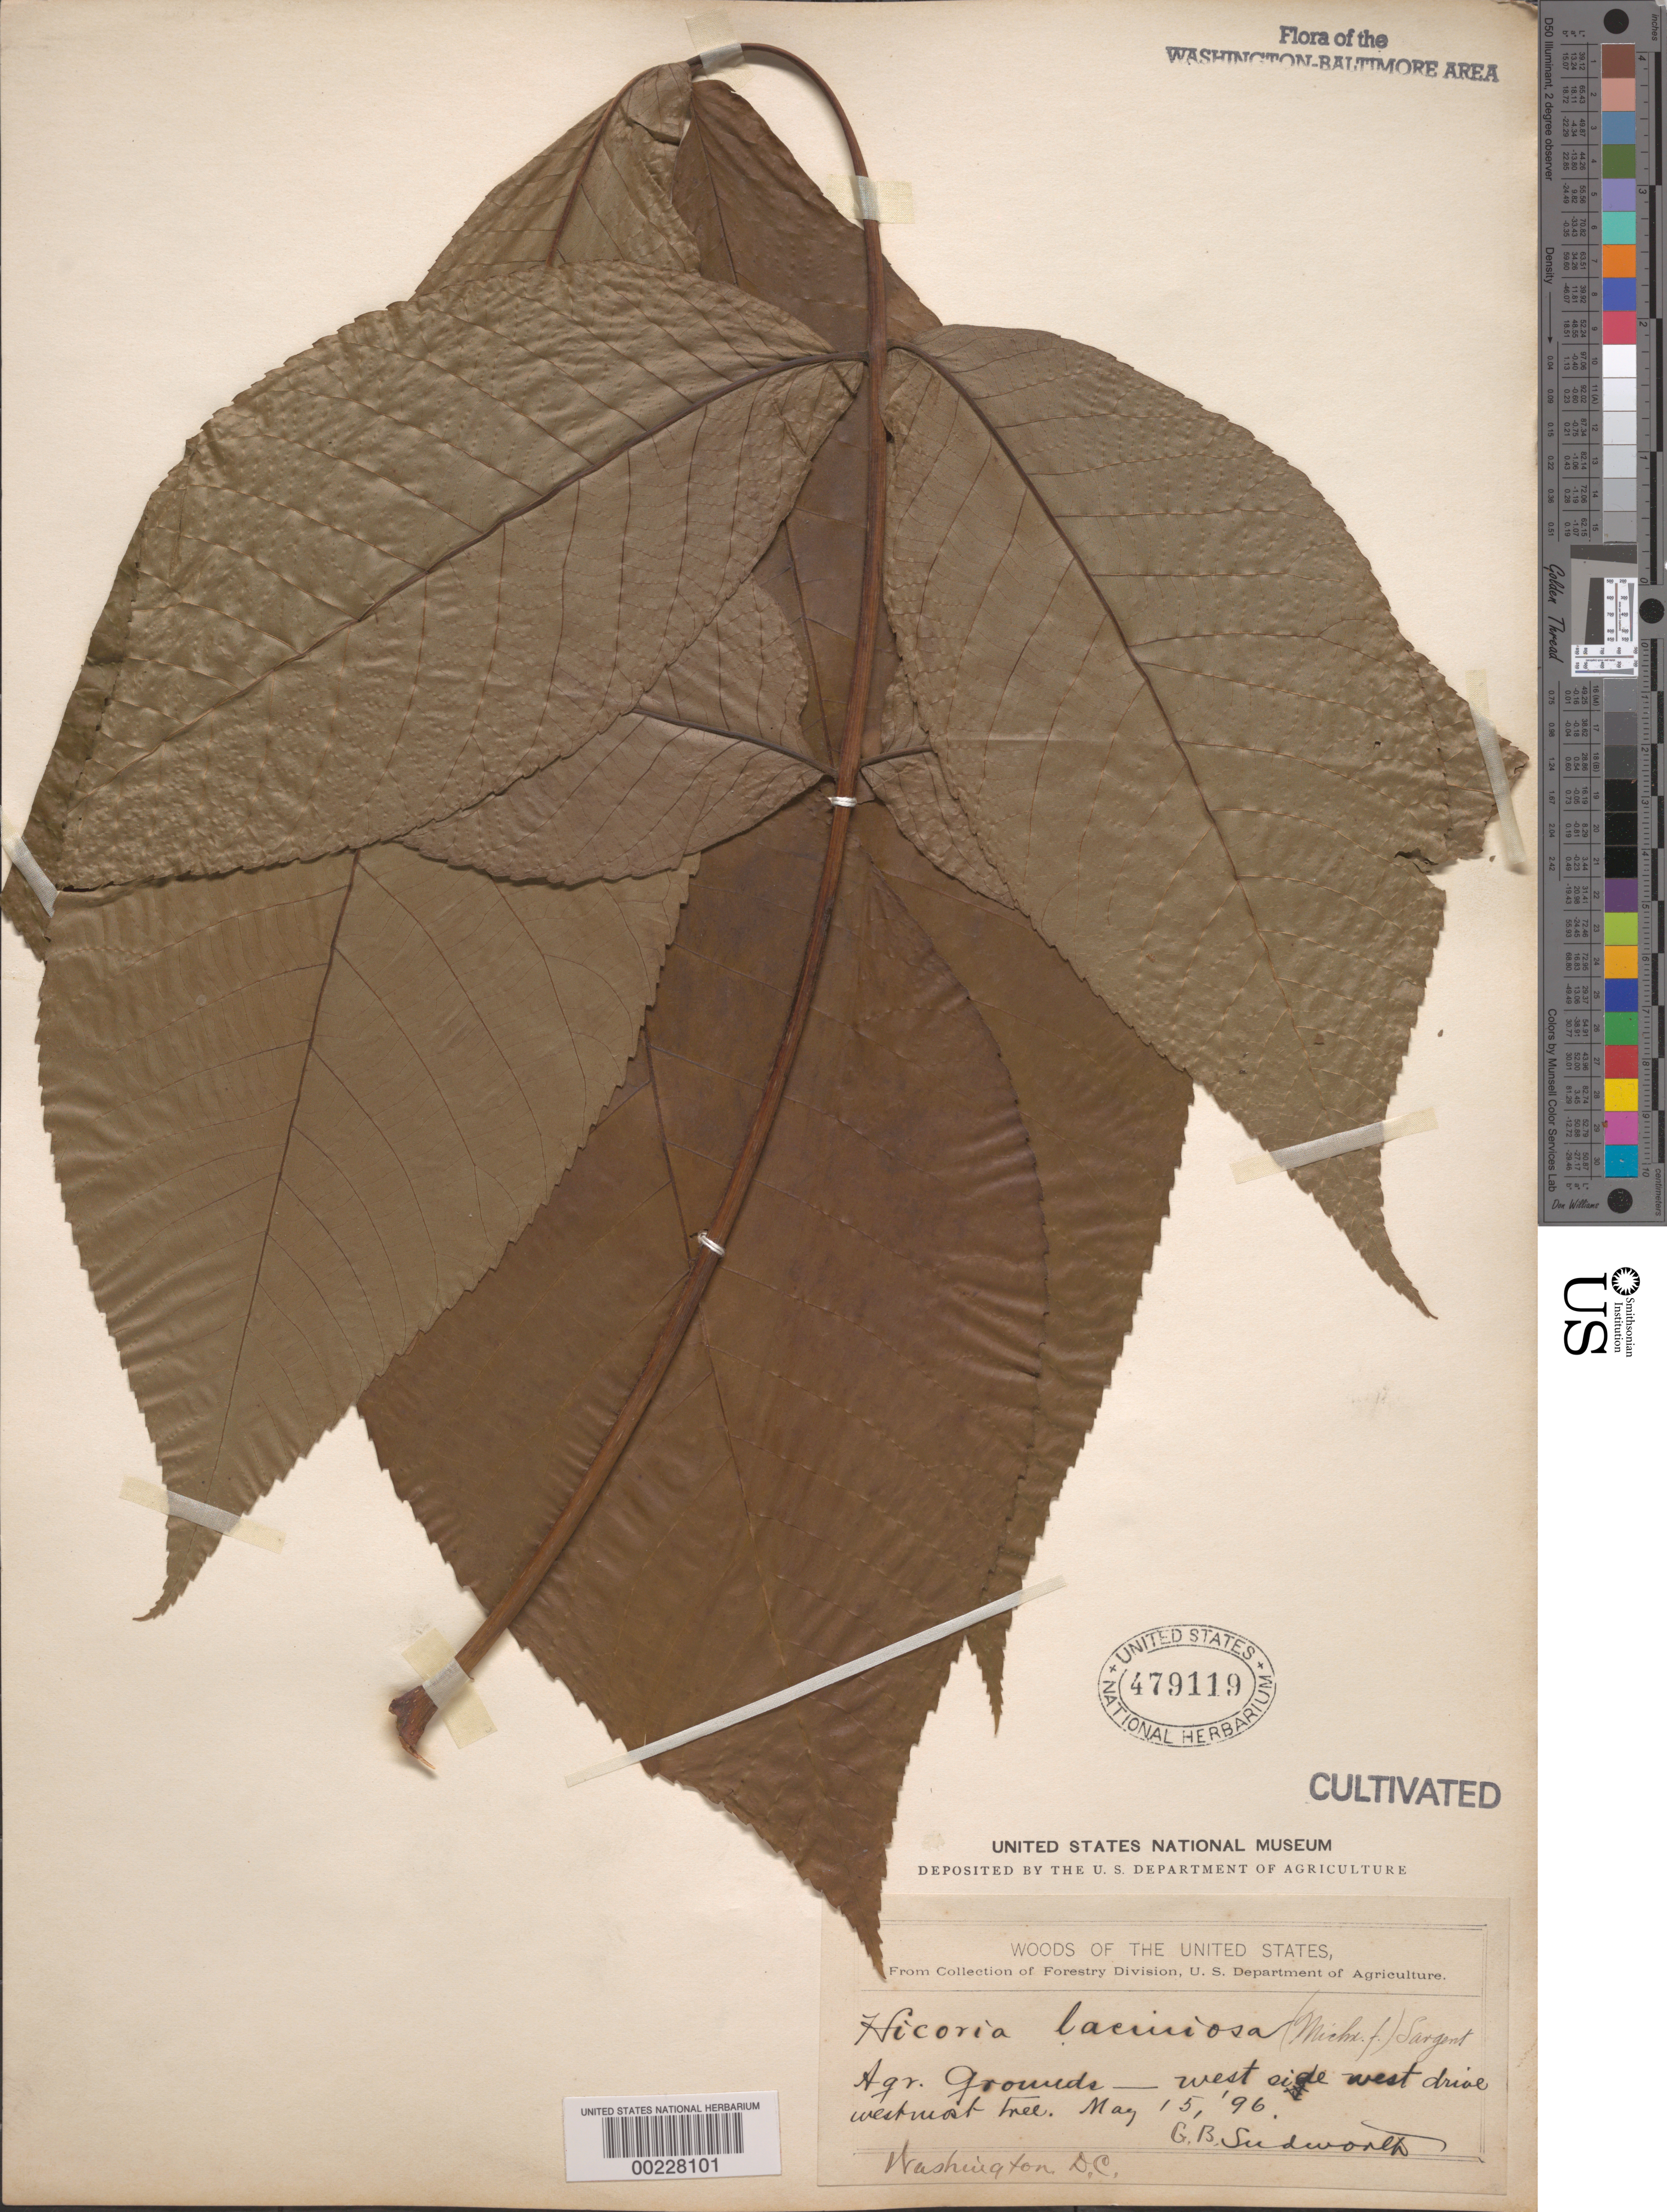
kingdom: Plantae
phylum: Tracheophyta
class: Magnoliopsida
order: Fagales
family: Juglandaceae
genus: Carya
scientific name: Carya laciniosa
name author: (F. Michx.) G. Don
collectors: G. B. Sudworth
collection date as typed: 15 May 1896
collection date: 1896-05-15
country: United States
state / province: District of Columbia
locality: Agricultural grounds, W side, W Drive, W most tree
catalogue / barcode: US 479119